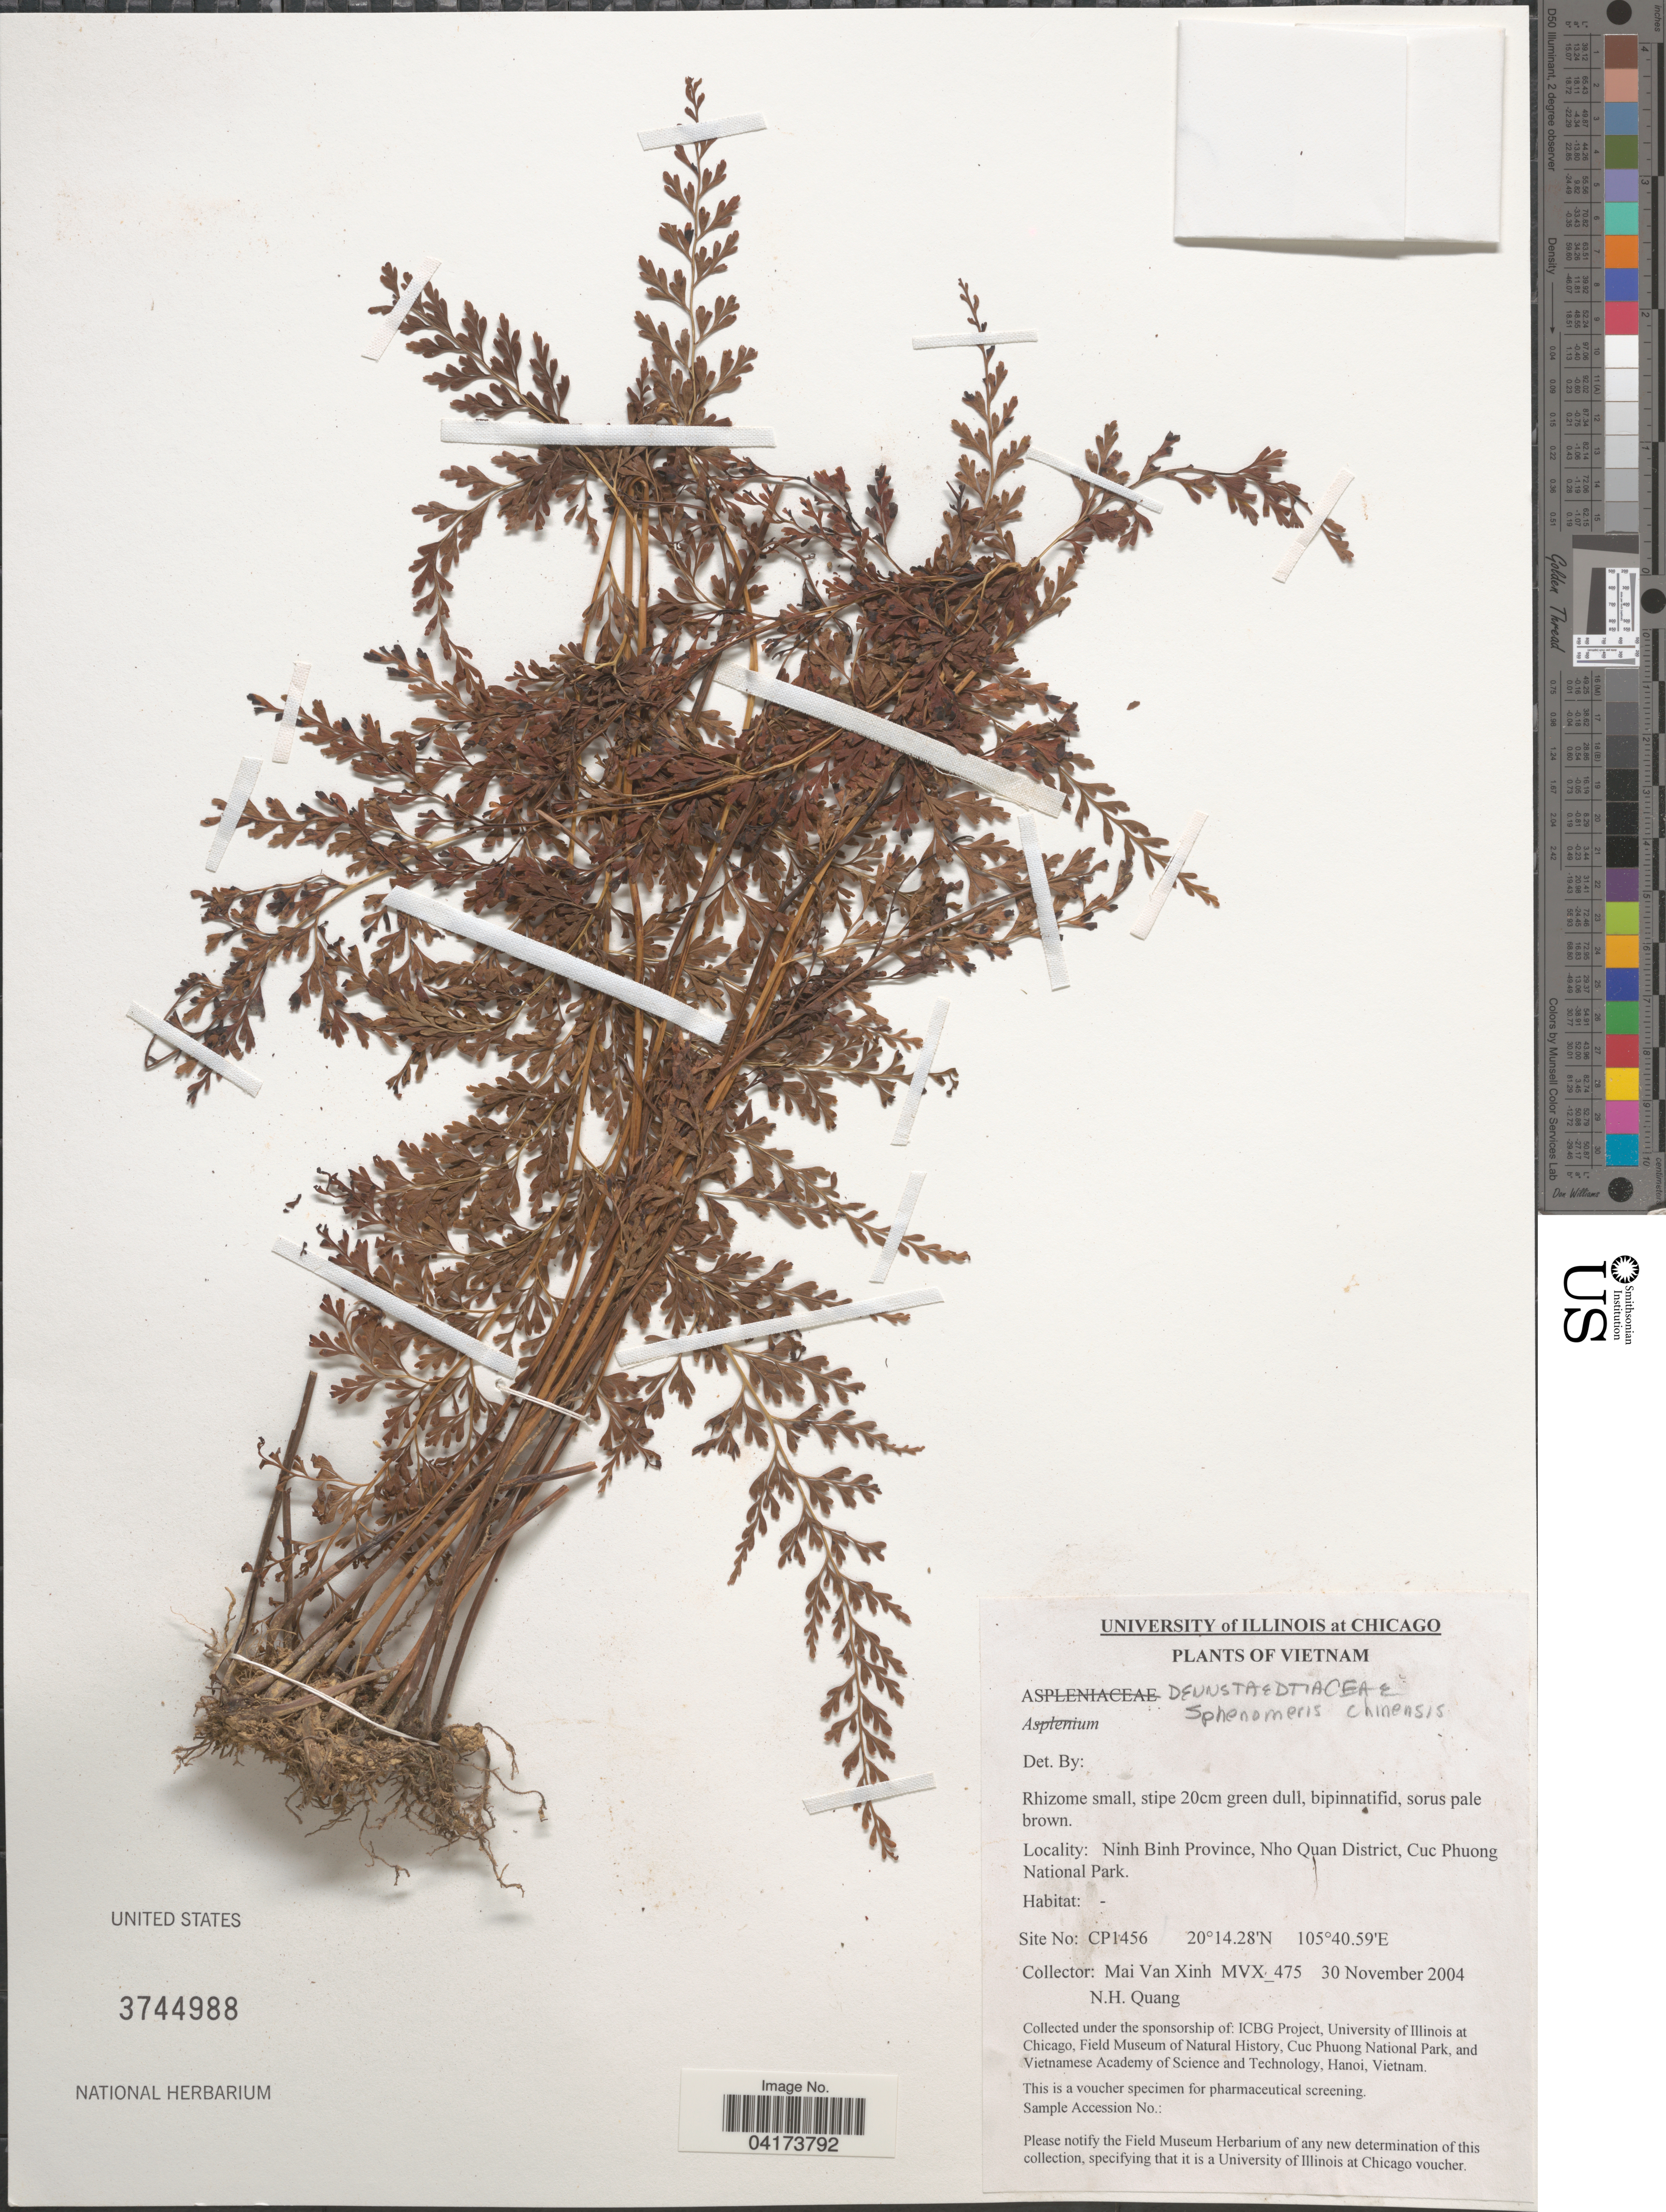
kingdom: Plantae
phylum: Tracheophyta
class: Polypodiopsida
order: Polypodiales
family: Lindsaeaceae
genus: Sphenomeris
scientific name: Sphenomeris chinensis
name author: (L.) Maxon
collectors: M. Xinh & N. Quang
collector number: MVX475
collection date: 2004-11-30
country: Vietnam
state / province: Ninh Binh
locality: Nho Quan District, Cuc Phuong National Park.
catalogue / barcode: US 3744988